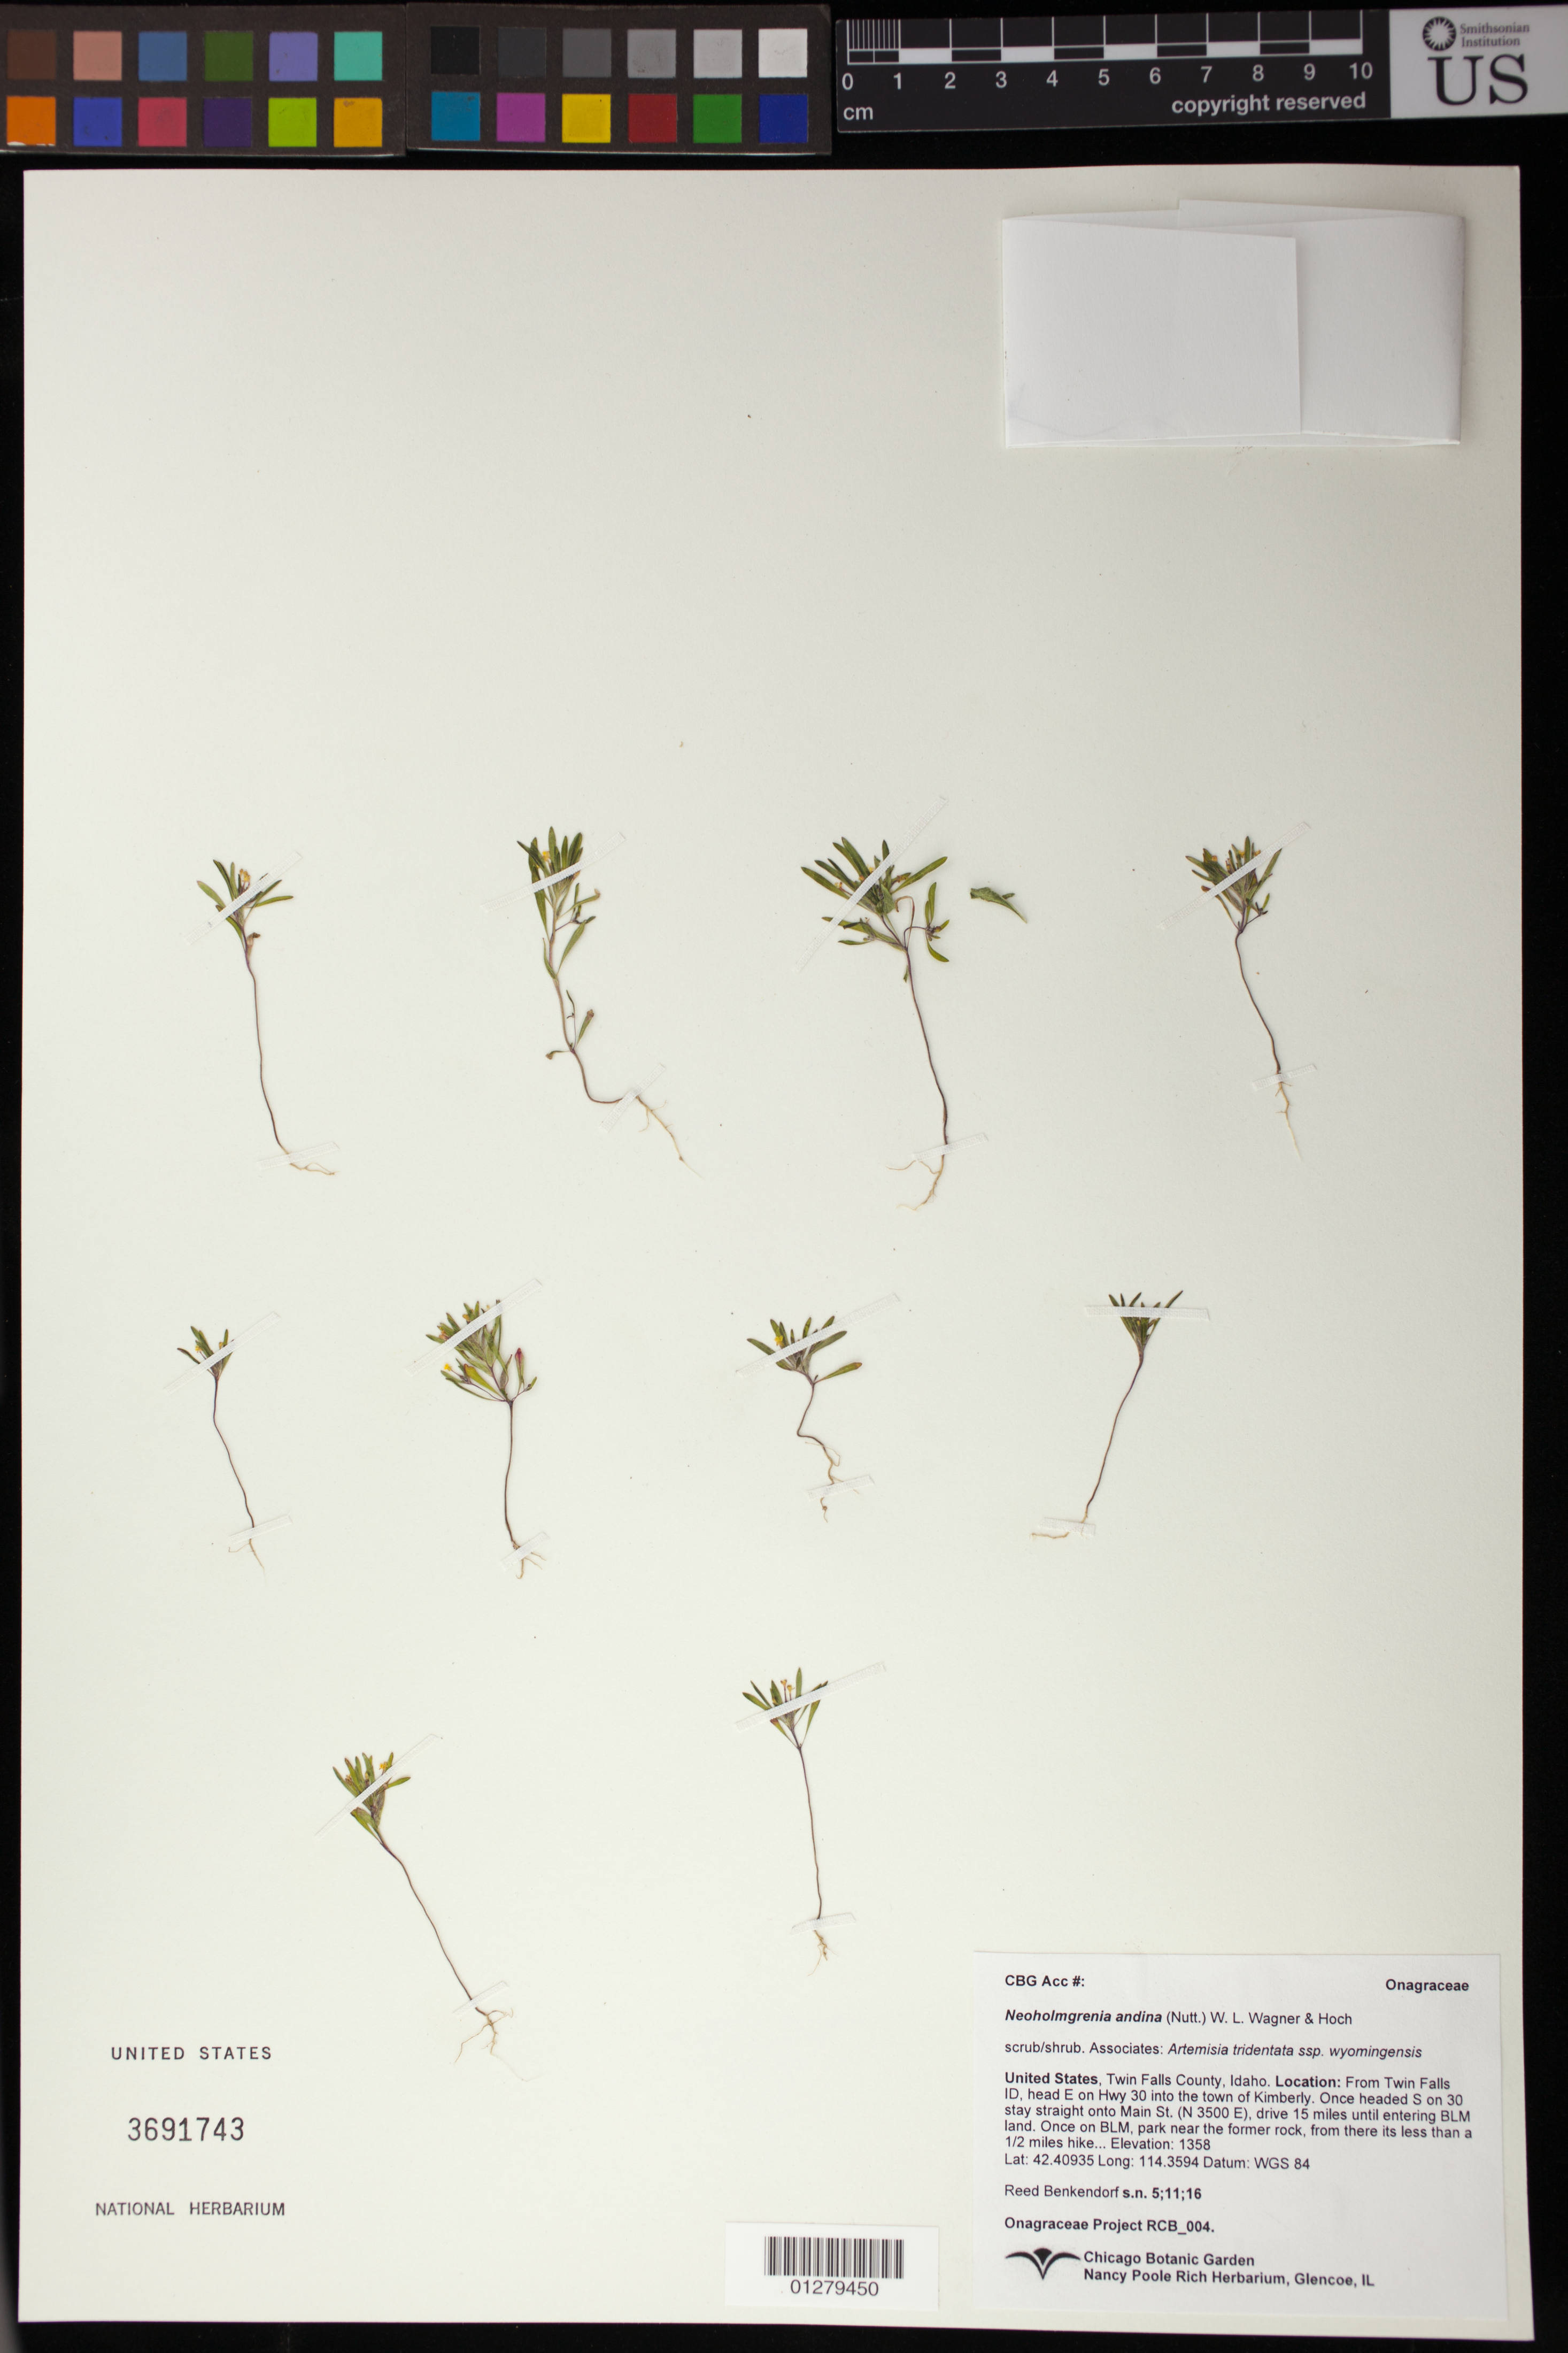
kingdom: Plantae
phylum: Tracheophyta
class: Magnoliopsida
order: Myrtales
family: Onagraceae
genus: Neoholmgrenia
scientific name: Neoholmgrenia andina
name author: (Nutt.) W.L. Wagner & Hoch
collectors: R. Benkendorf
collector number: RCB 004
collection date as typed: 5/11/16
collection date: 2016-05-11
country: United States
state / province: Idaho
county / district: Twin Falls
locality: East on Hwy 30 from Twin Falls to Kimberly, follow 30 as it turns south, merge onto Main Street (N3500E), go 15 miles to BLM land, go .25 mile up gravel road to former rock quarry, .5 mile SW of quarry.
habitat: Sage scrub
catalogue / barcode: US 3691743